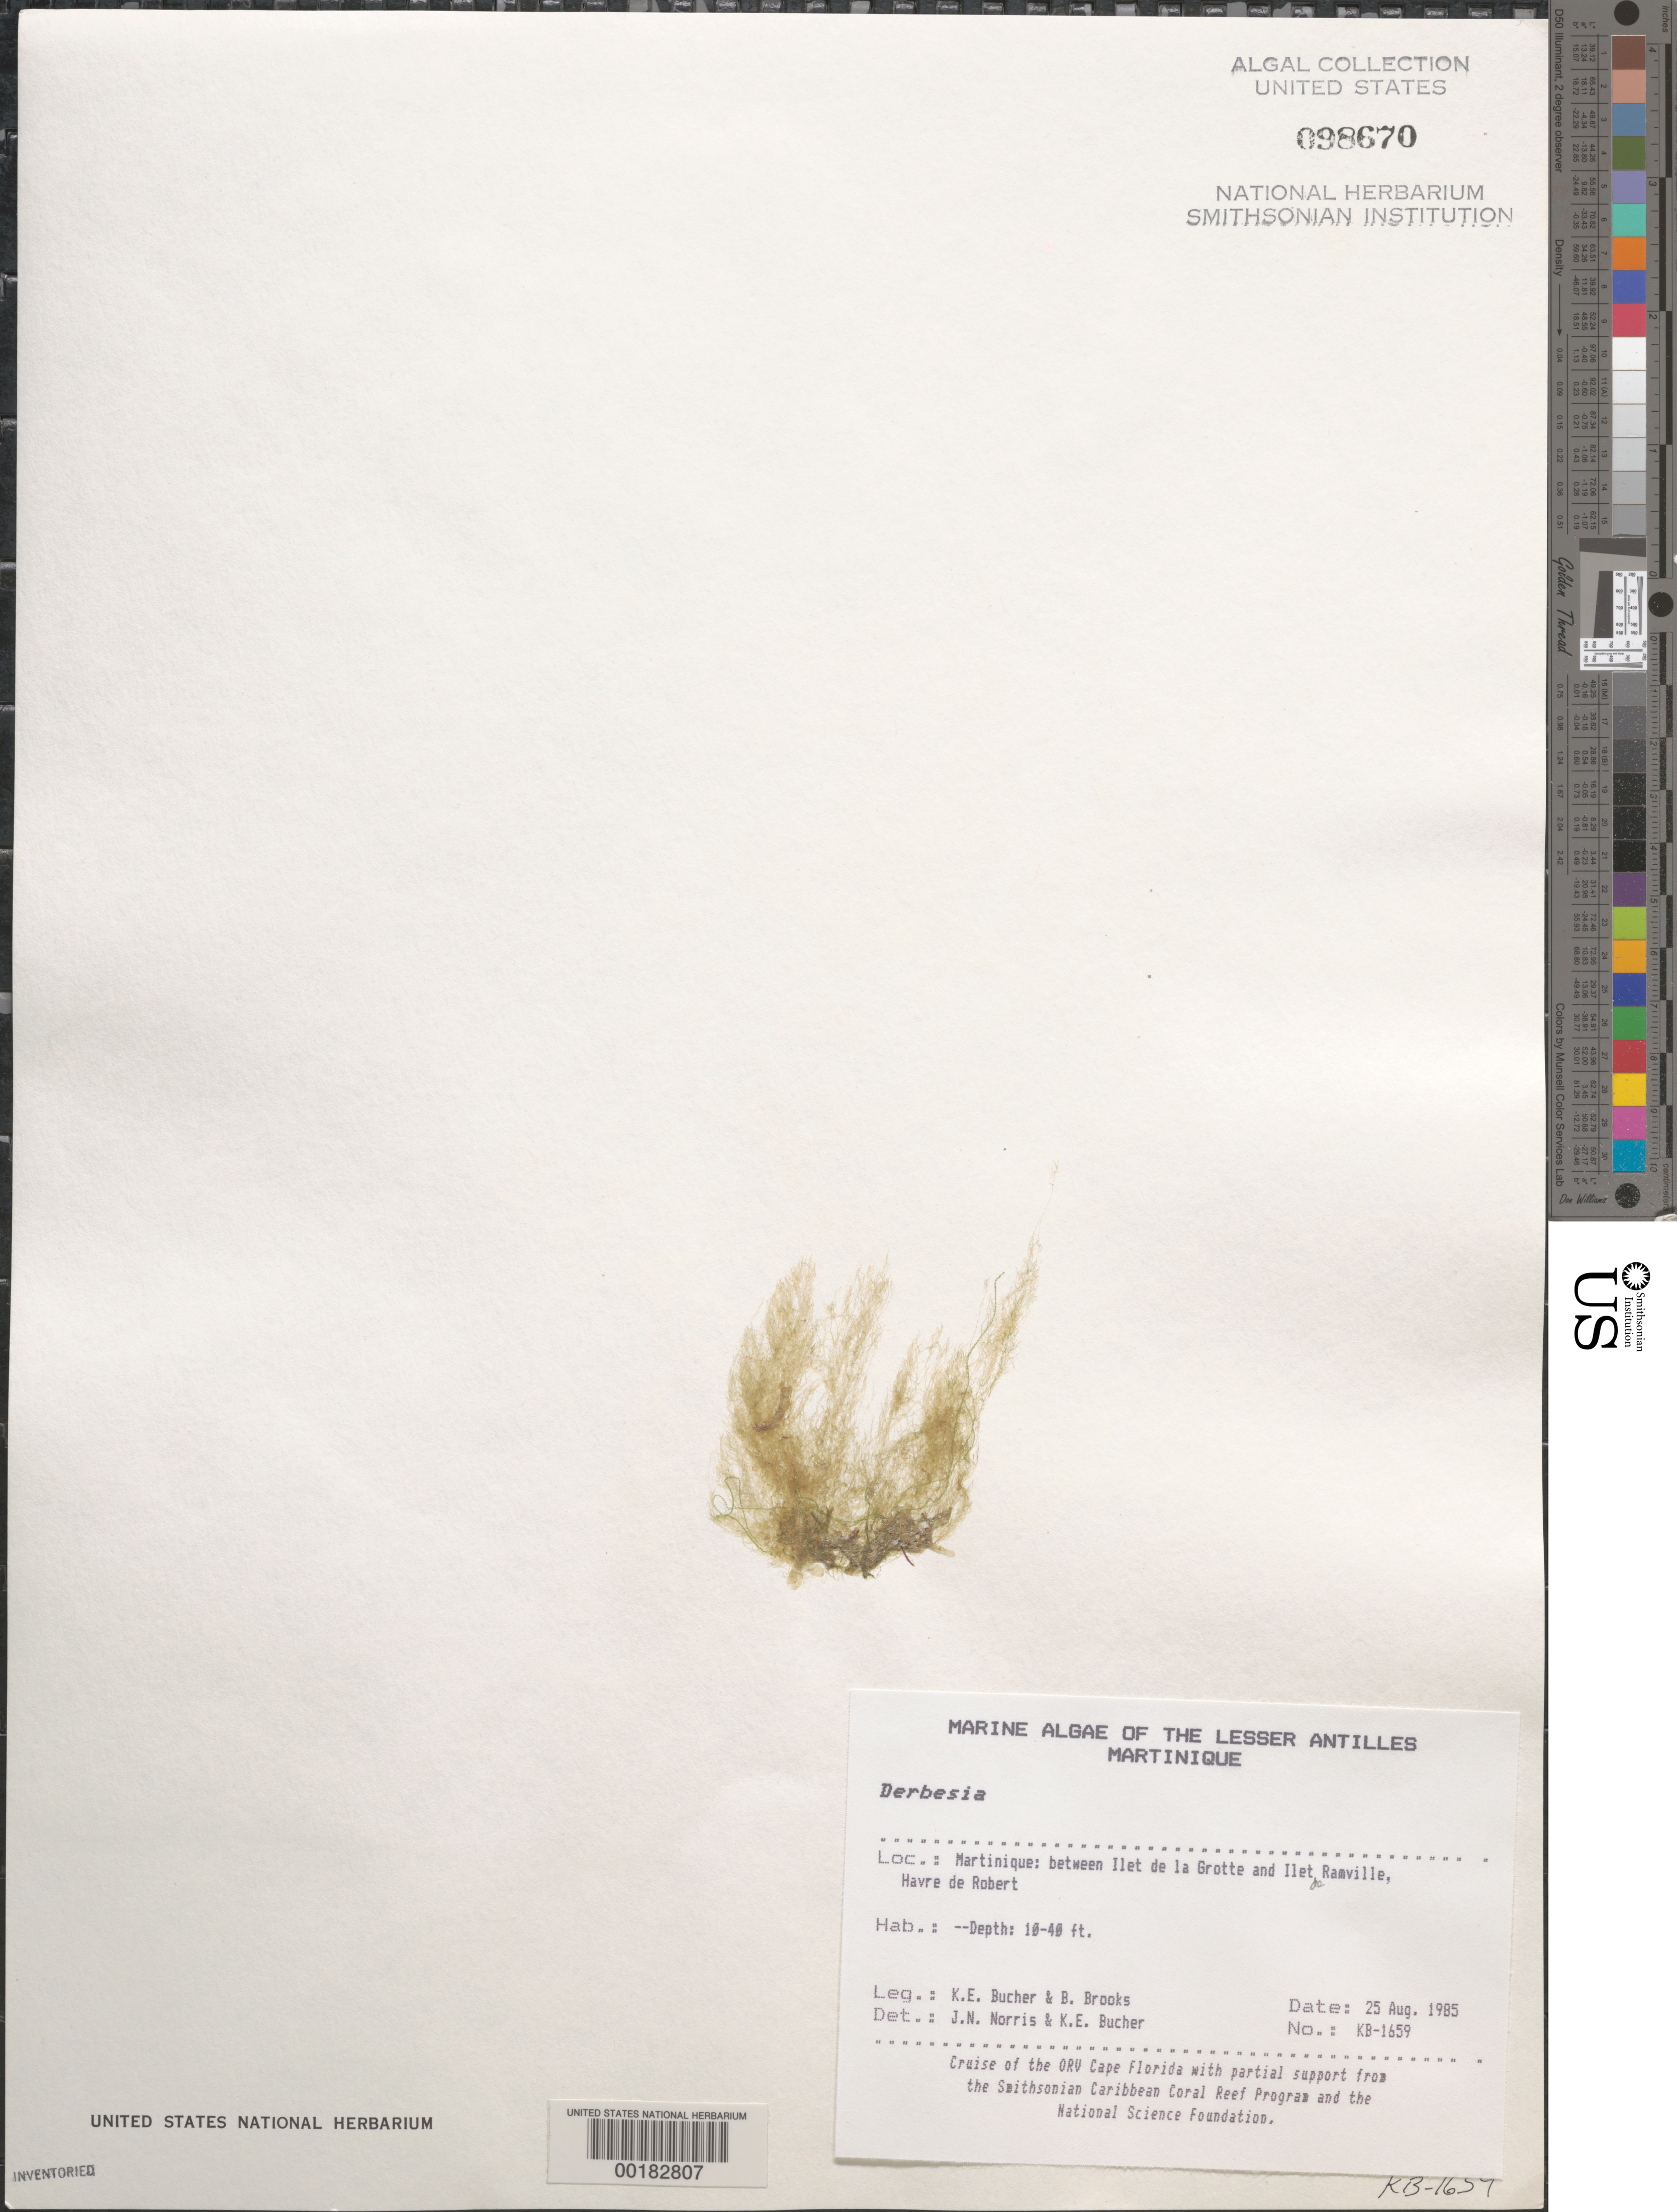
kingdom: Plantae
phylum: Chlorophyta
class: Ulvophyceae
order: Bryopsidales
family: Derbesiaceae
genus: Derbesia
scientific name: Derbesia sp.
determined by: Norris, J. N.; Bucher, K. E.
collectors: K. E. Bucher & B. Brooks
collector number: KB-1659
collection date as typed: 25 Aug 1985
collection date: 1985-08-25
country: Martinique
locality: Between Ilet de la Grotte and Ilet de Ramville, Havre du Robert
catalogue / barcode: US 98670